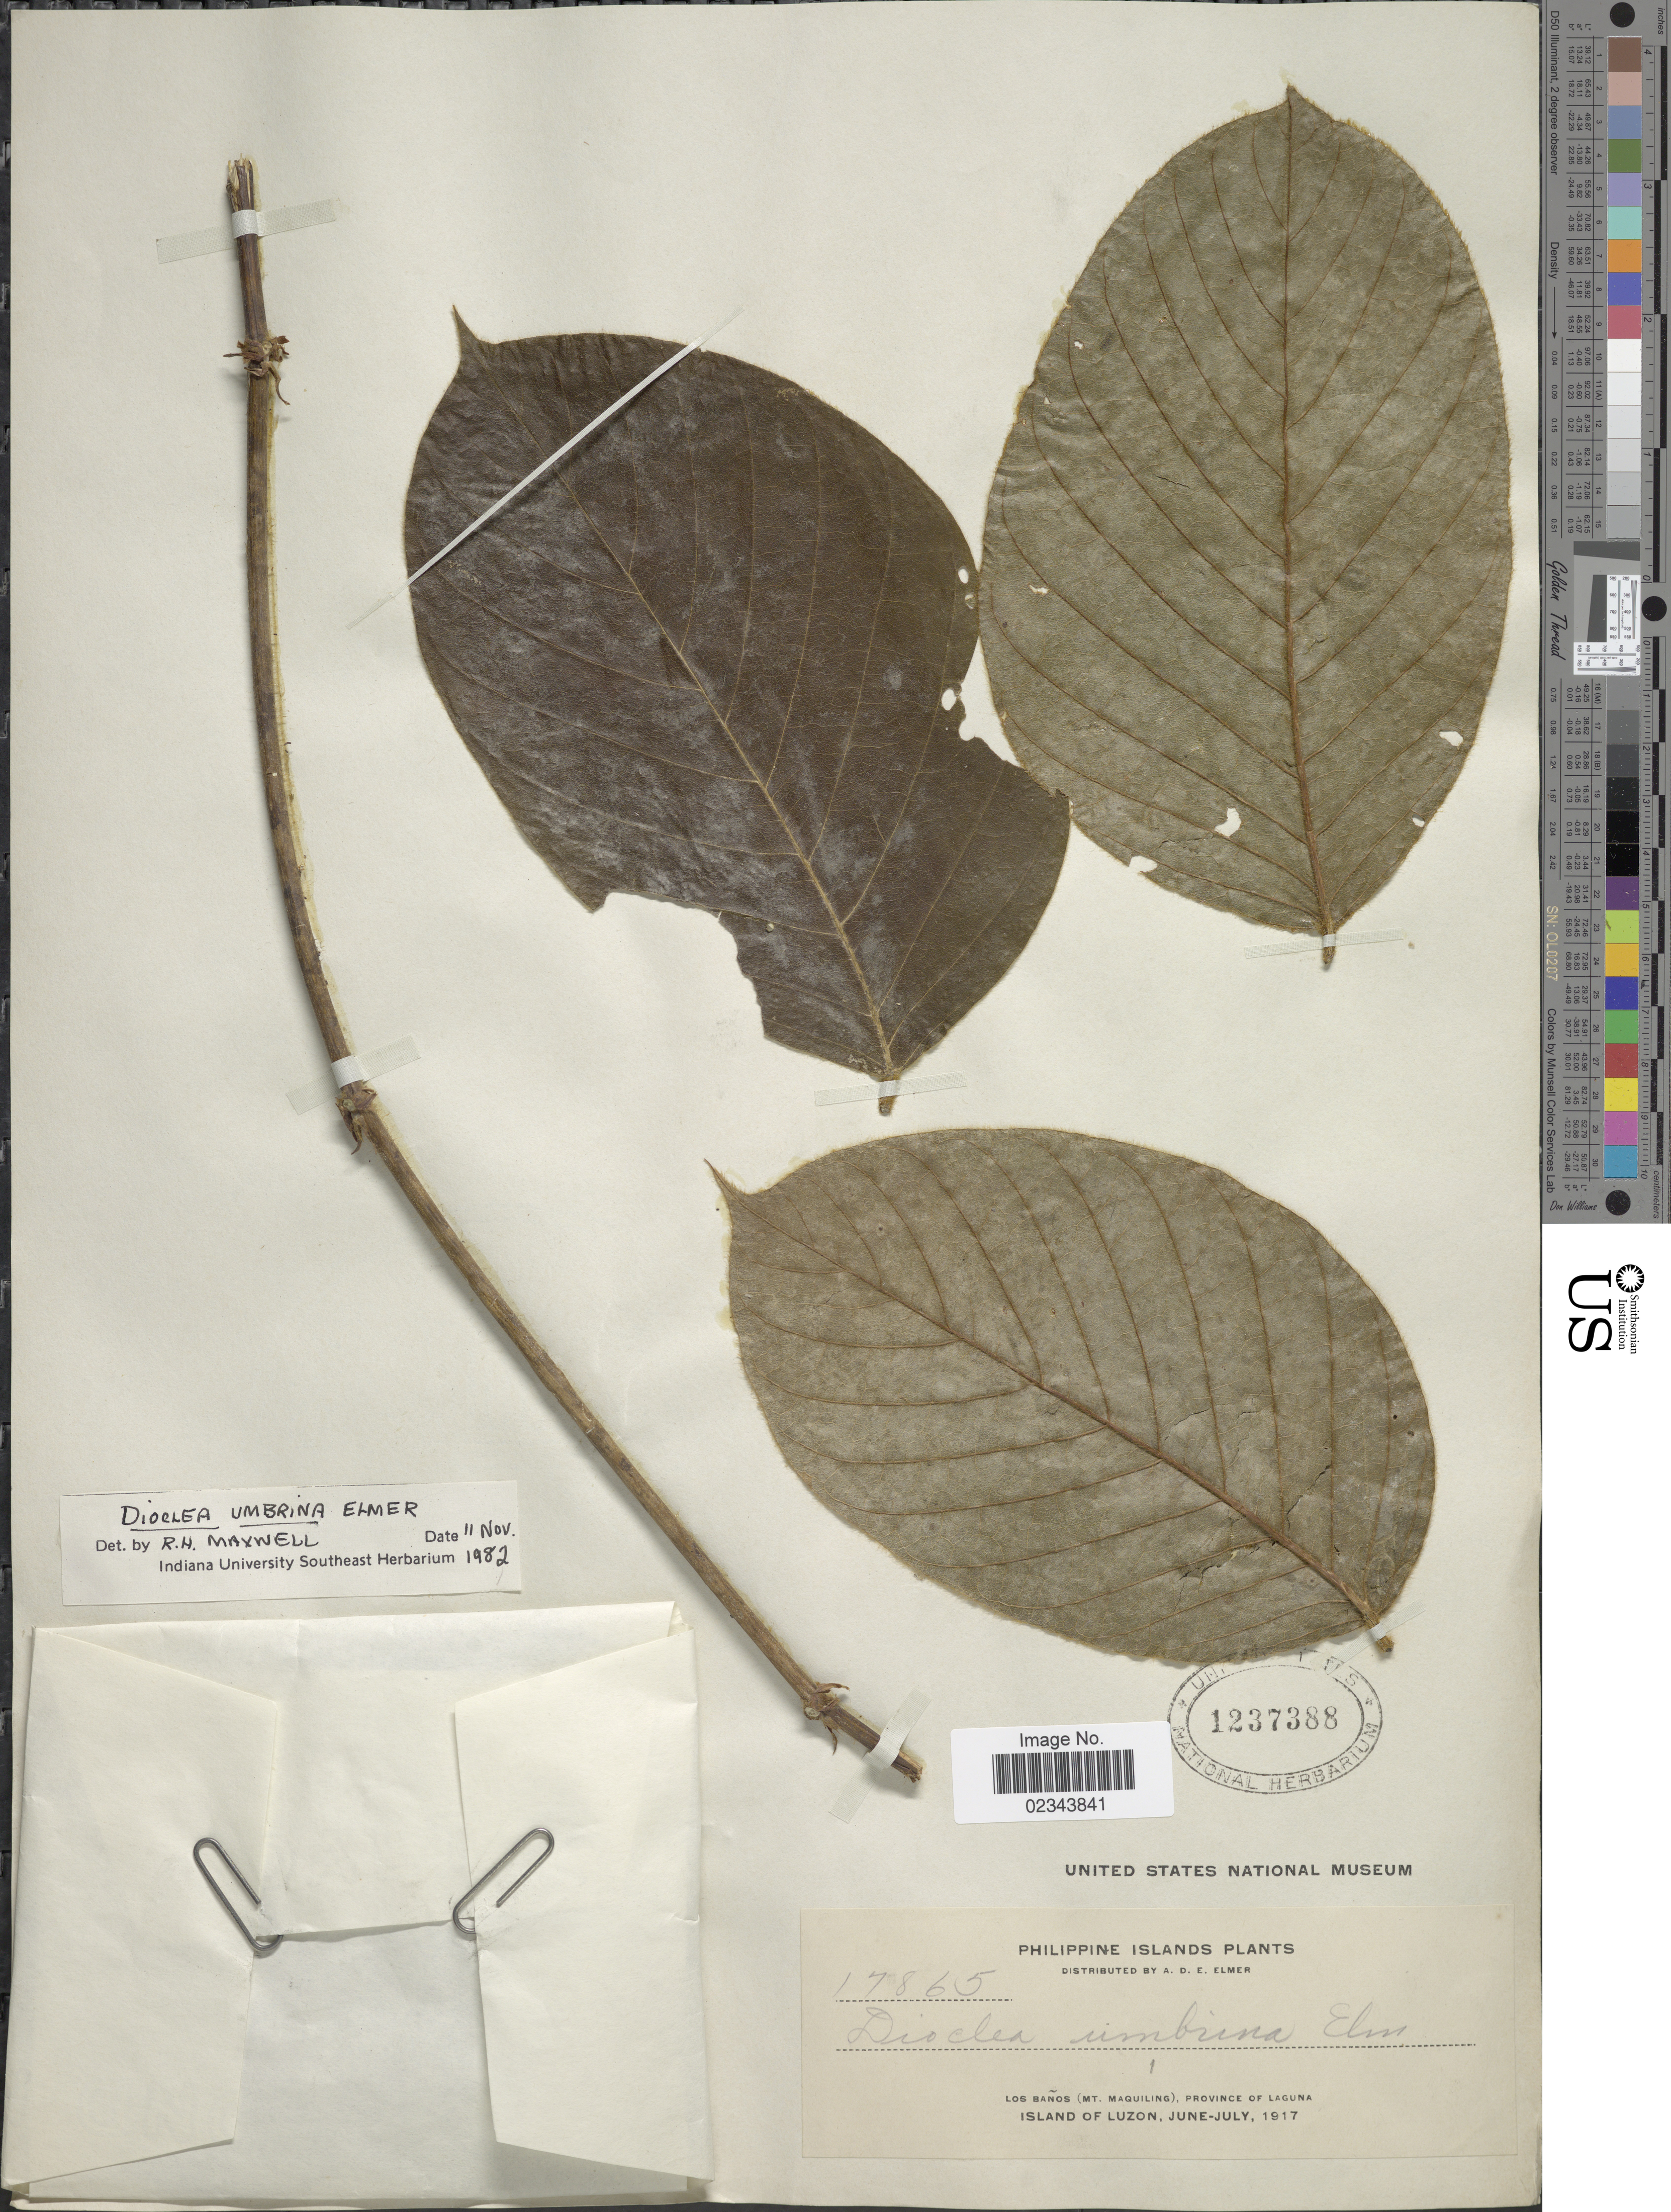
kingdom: Plantae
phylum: Tracheophyta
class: Magnoliopsida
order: Fabales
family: Fabaceae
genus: Macropsychanthus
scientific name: Macropsychanthus umbrinus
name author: (Elmer) L.P. Queiroz & Snak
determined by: Strong, Mark T., (BOT), Smithsonian Institution - National Museum of Natural History (UNITED STATES)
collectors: A. D. E. Elmer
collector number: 17865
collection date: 1917-06/1917-07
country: Philippines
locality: Los Banos (Mt. Maguiling) Province of Laguna. Island of Luzon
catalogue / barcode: US 1237388